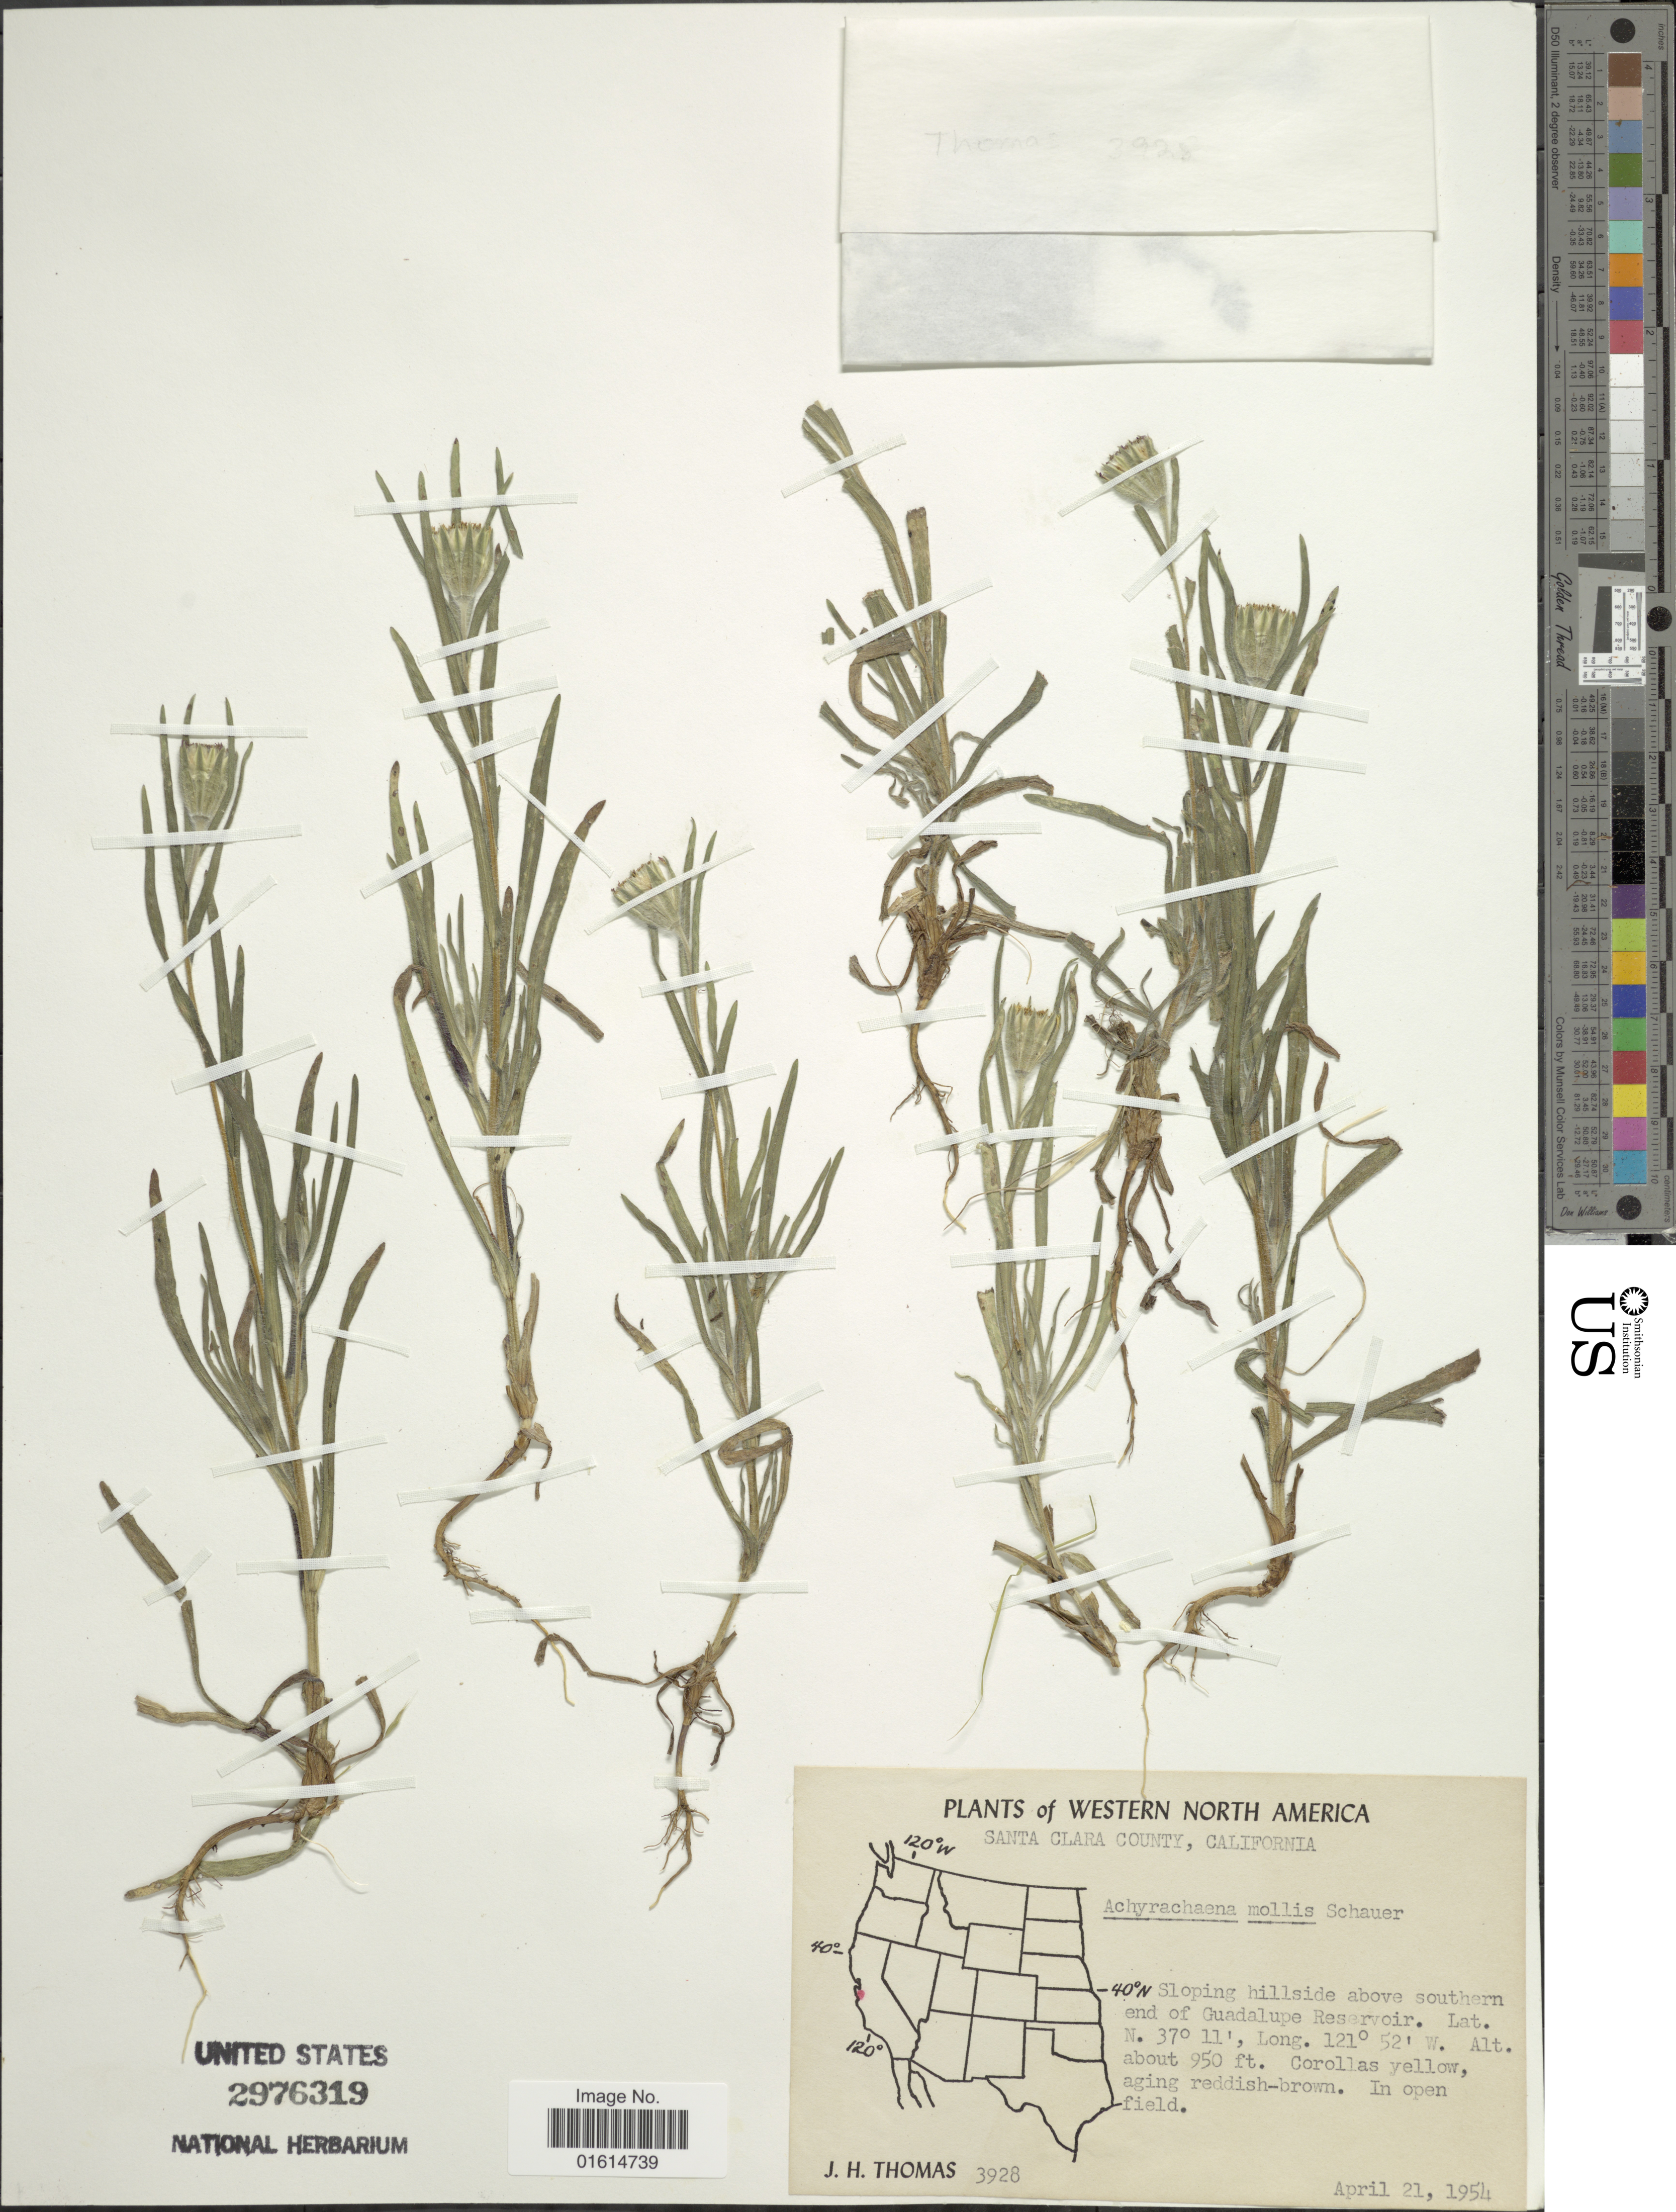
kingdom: Plantae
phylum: Tracheophyta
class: Magnoliopsida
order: Asterales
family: Asteraceae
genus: Achyrachaena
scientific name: Achyrachaena mollis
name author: Schauer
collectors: J. H. Thomas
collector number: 3928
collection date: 1954-04-21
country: United States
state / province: California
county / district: Santa Clara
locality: Western North America, Santa Clara County, sloping hillside above southern end of Guadalupe Reservoir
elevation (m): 290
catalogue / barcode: US 2976319